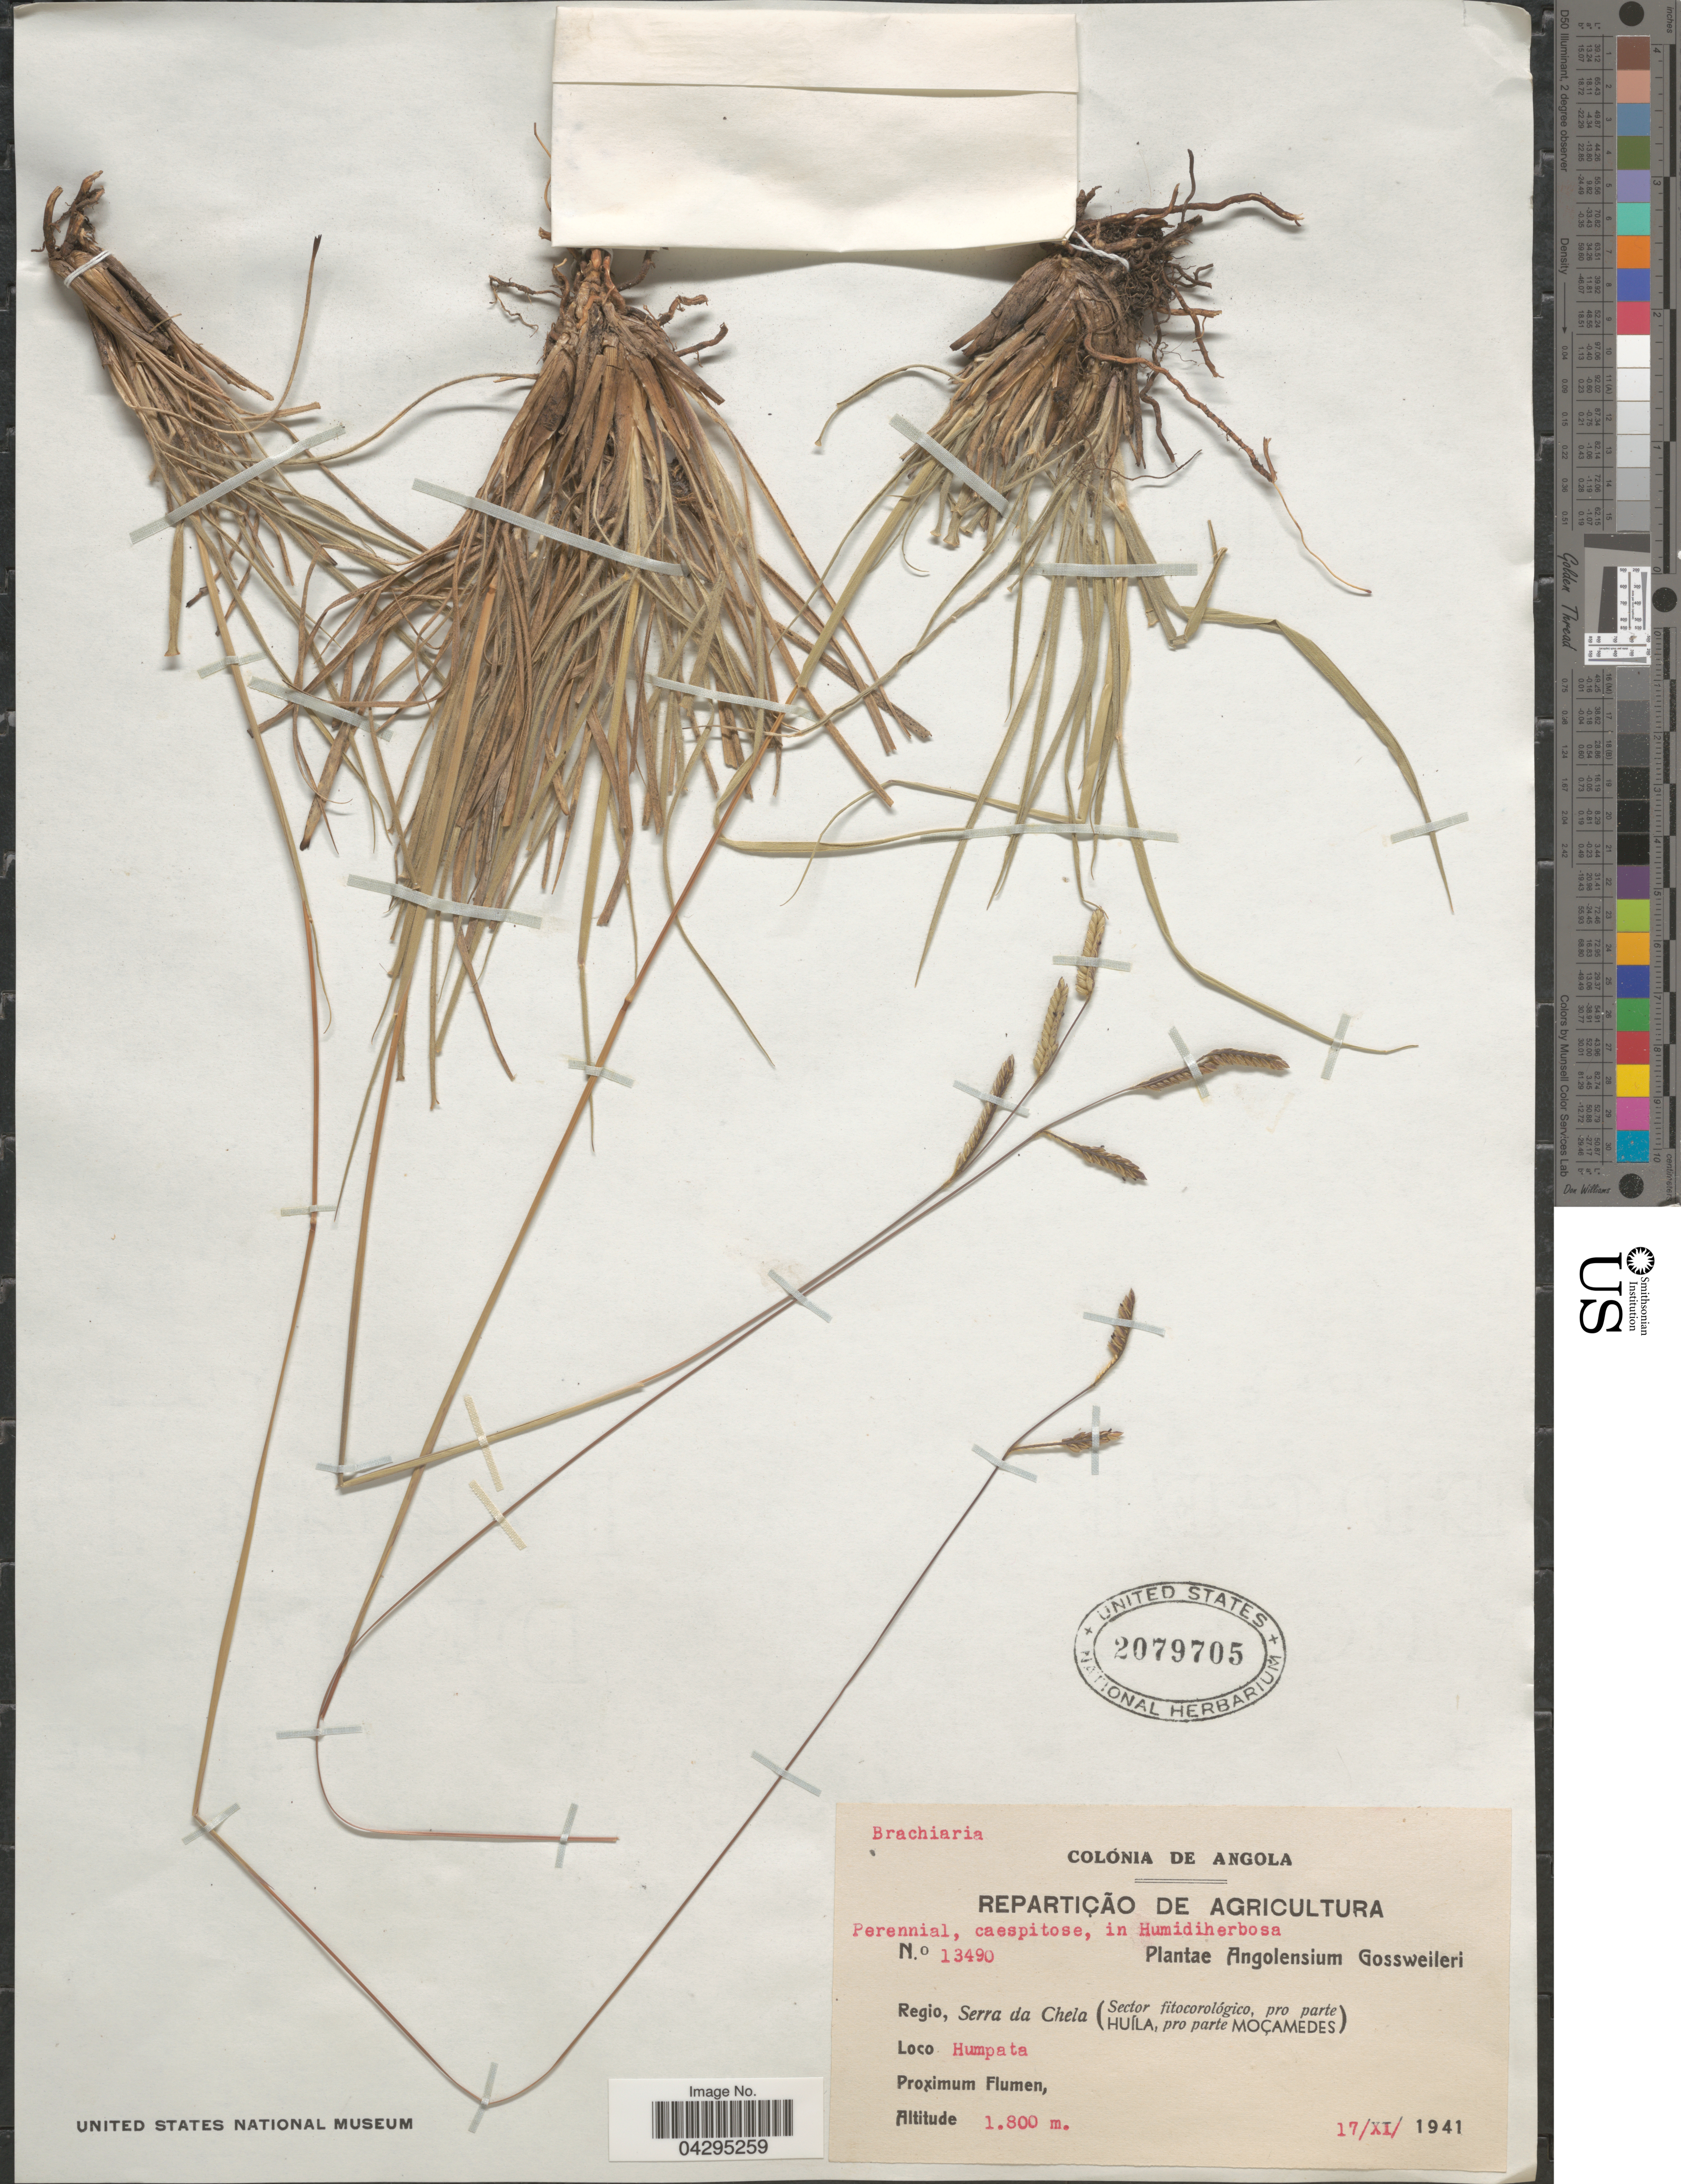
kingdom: Plantae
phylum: Tracheophyta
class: Liliopsida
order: Poales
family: Poaceae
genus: Urochloa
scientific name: Urochloa sp.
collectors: -. Gossweiler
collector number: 13490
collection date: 1941-11-17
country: Angola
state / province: Huila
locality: Angolensium. Regio, Serra da Chela (Sector fitocorológico, pro parte Huila, pro parte Moçamedes). Humpata.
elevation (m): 1800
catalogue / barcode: US 2079705